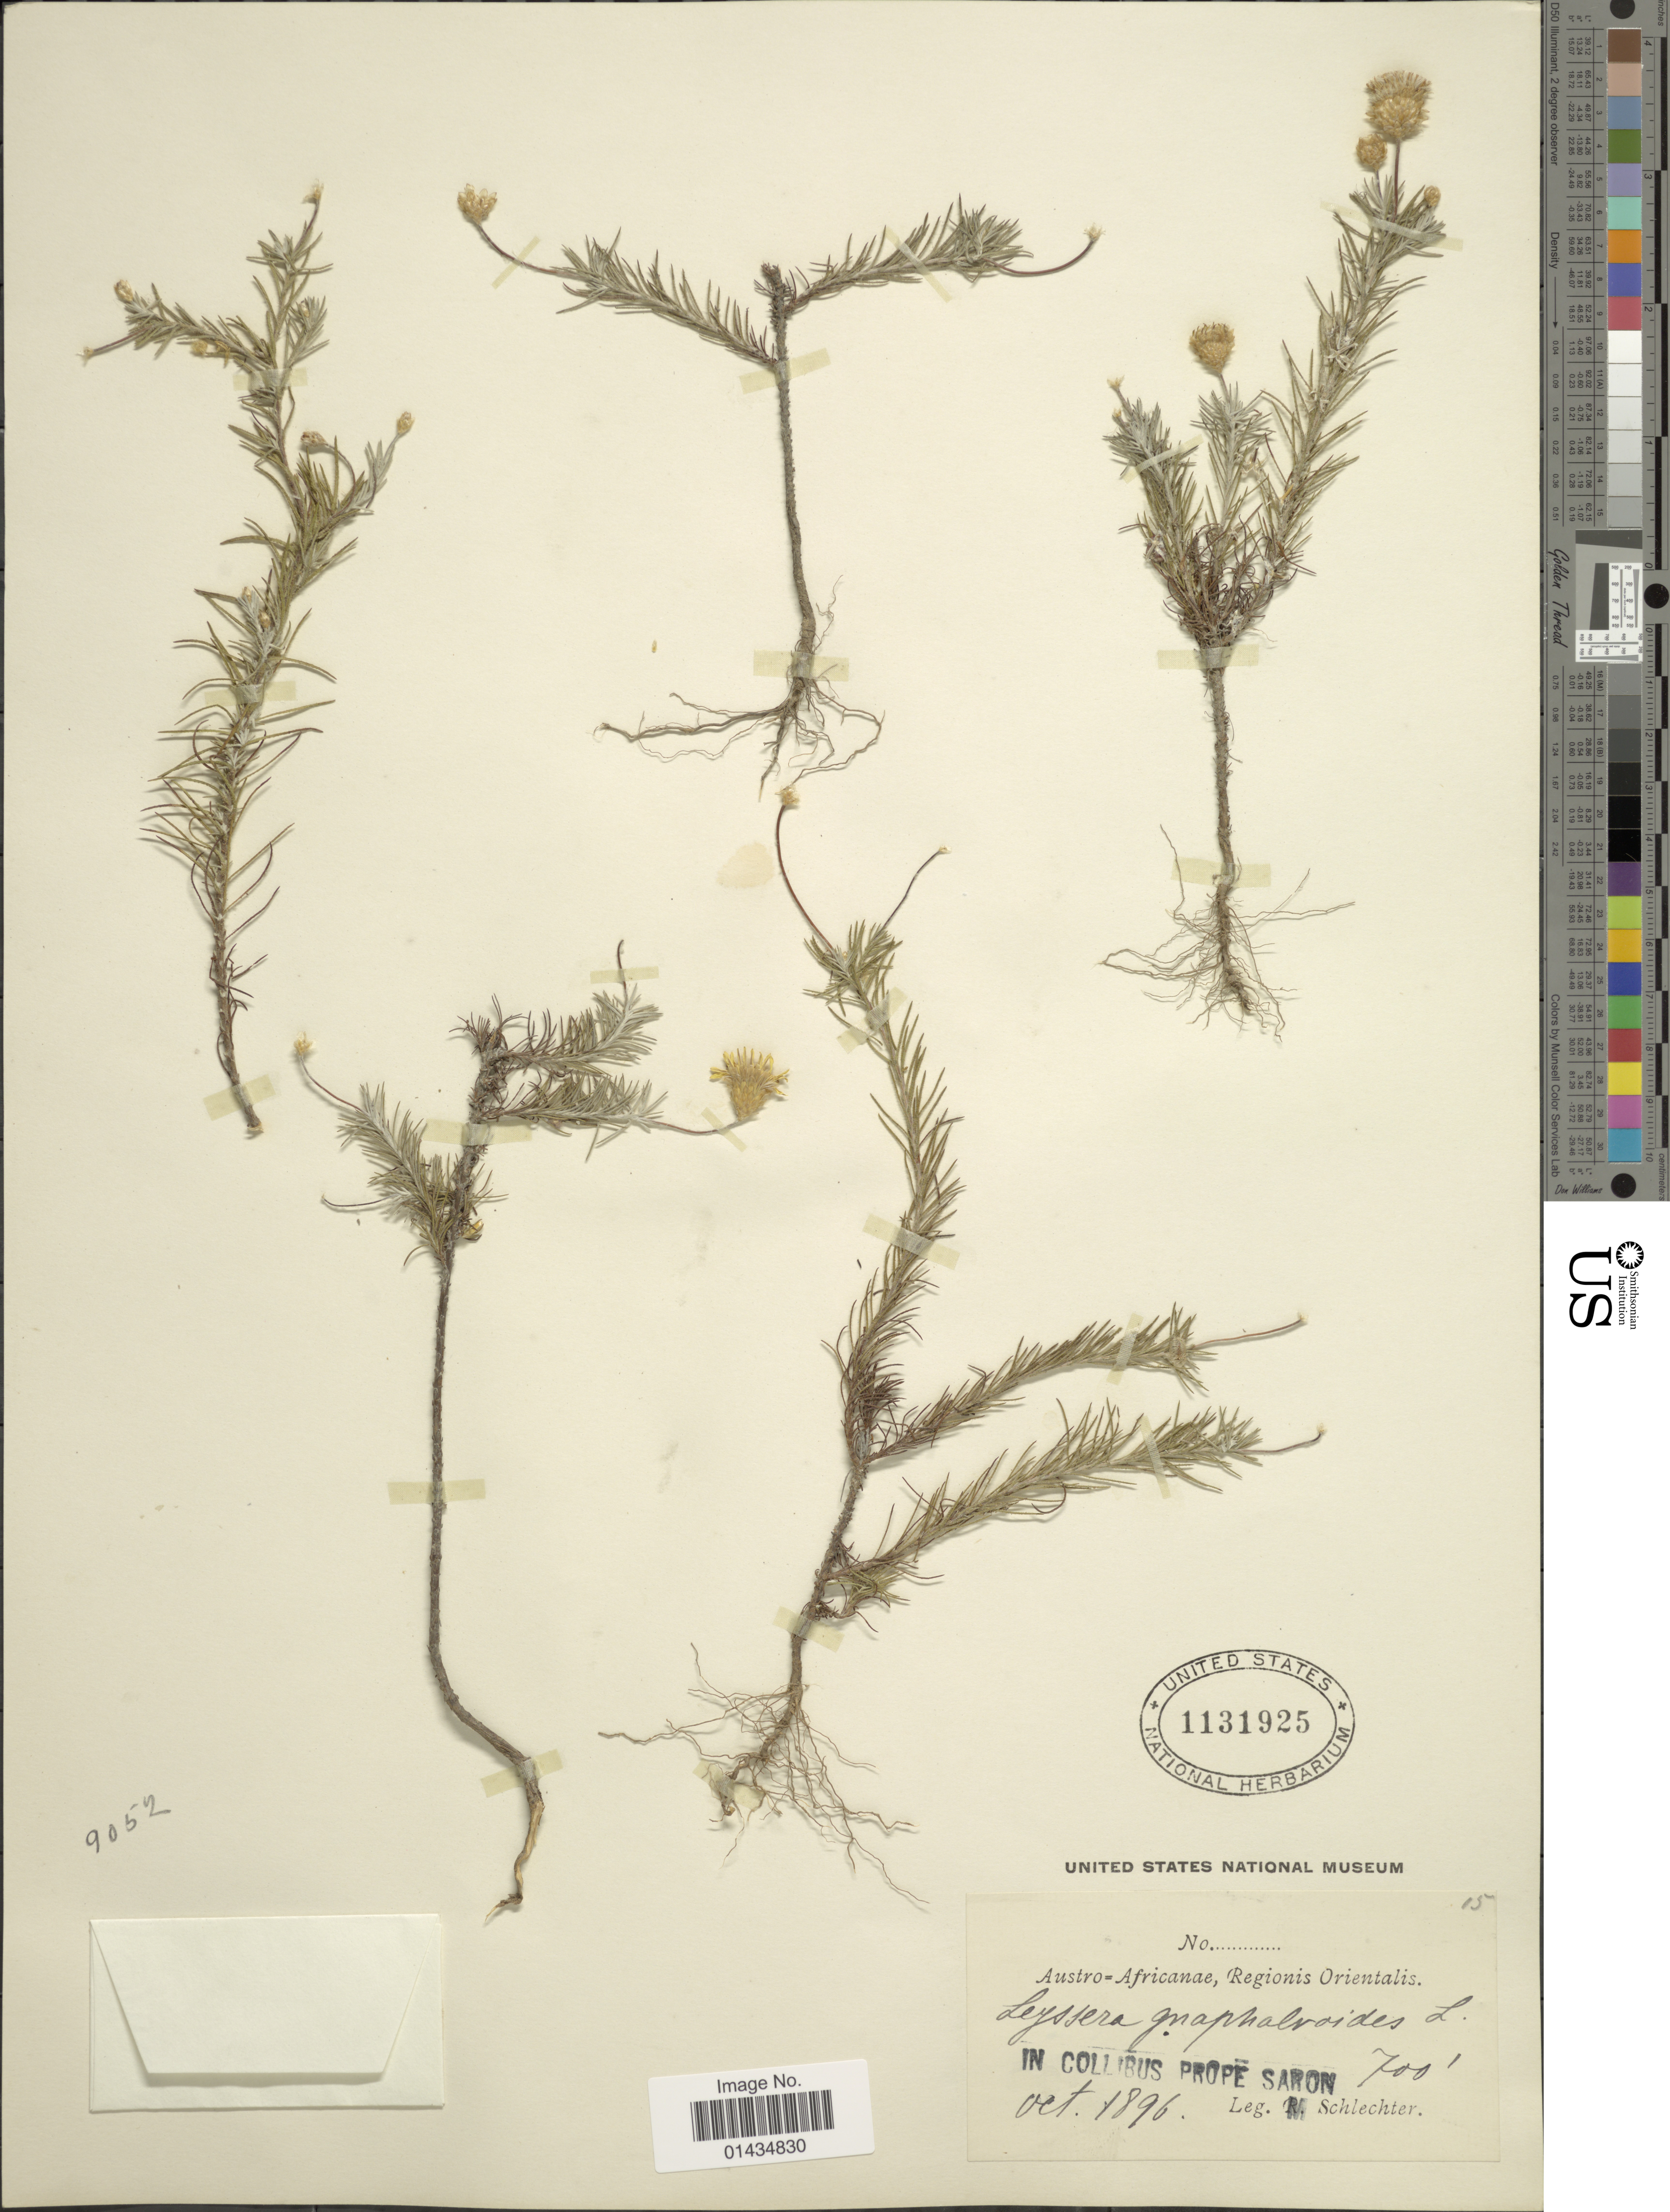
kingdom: Plantae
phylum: Tracheophyta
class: Magnoliopsida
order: Asterales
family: Asteraceae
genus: Leysera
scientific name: Leysera gnaphalodes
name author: (L.) L.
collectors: Schlechter, --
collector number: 15?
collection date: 1896-10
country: South Africa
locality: Austro-Africanane, Regionis Orientalis, in Collibbus Propë Saron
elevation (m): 213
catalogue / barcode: US 1131925